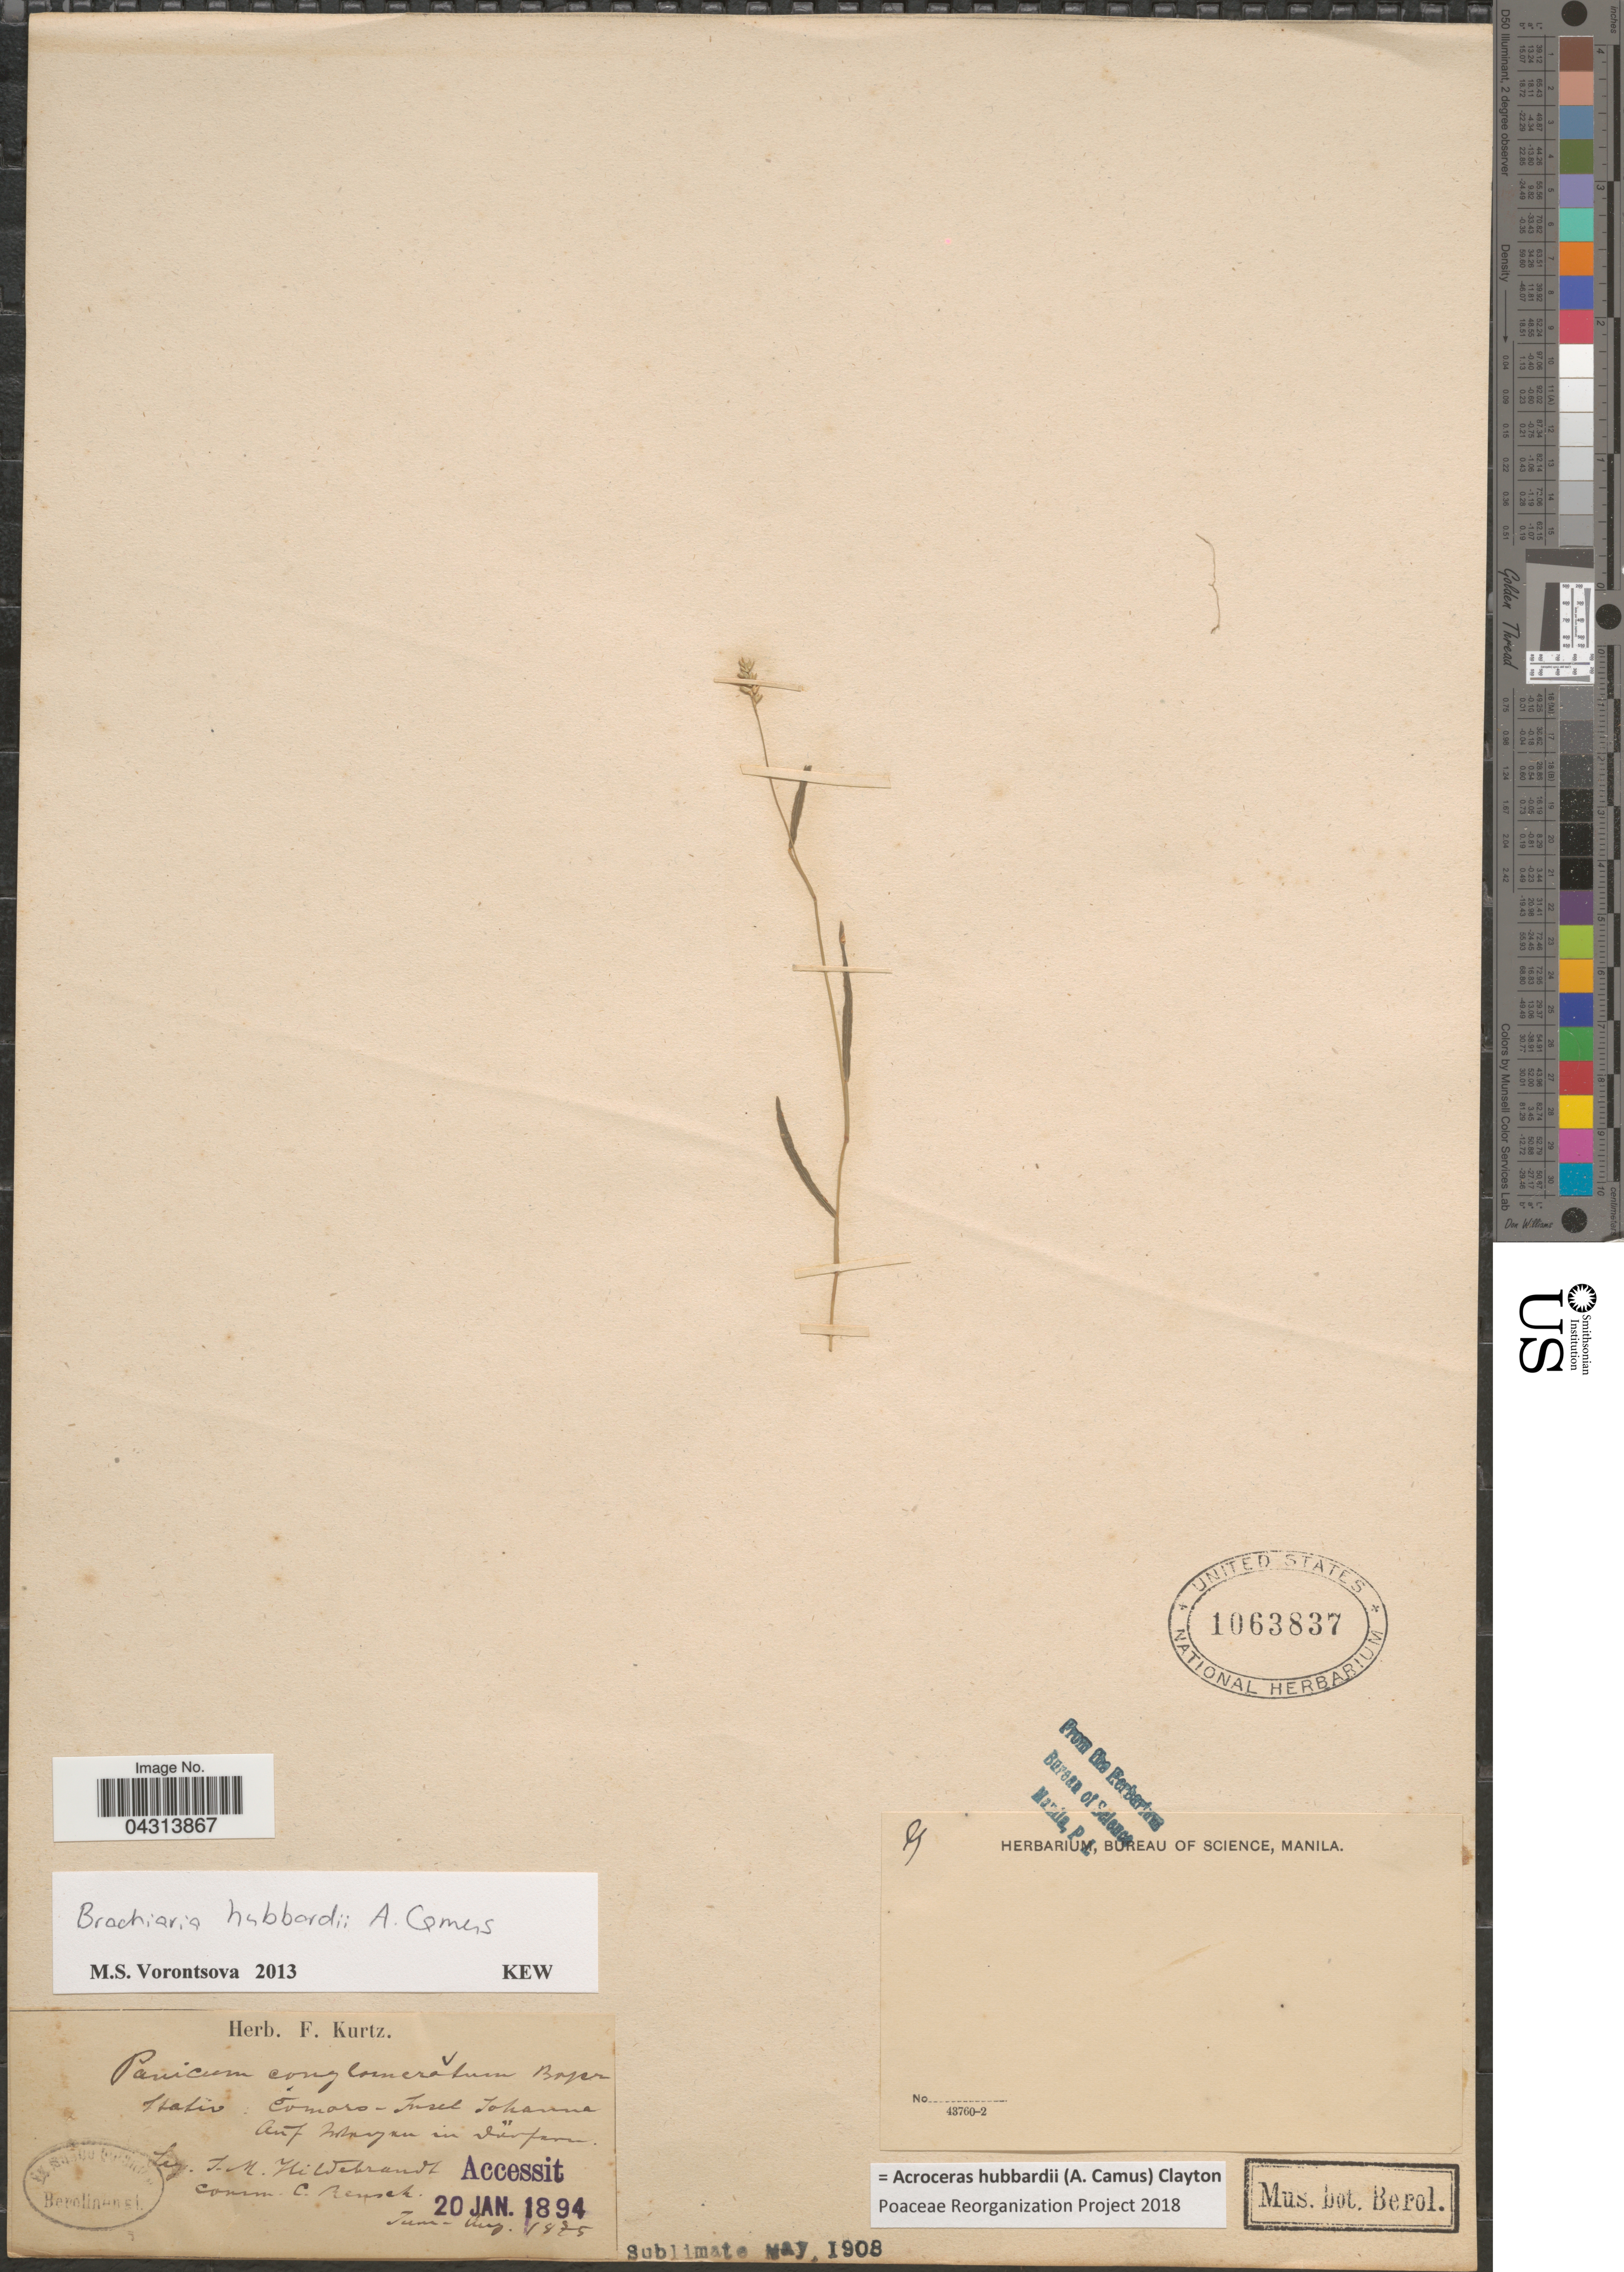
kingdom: Plantae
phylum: Tracheophyta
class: Liliopsida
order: Poales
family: Poaceae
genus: Acroceras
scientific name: Acroceras hubbardii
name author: (A. Camus) Clayton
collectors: J. Hildebrandt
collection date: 1875-06/1875-08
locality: Statio: Comaro-Tusch Johanna Auf [illegible text] in Dürfa[illegible text].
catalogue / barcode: US 1063837